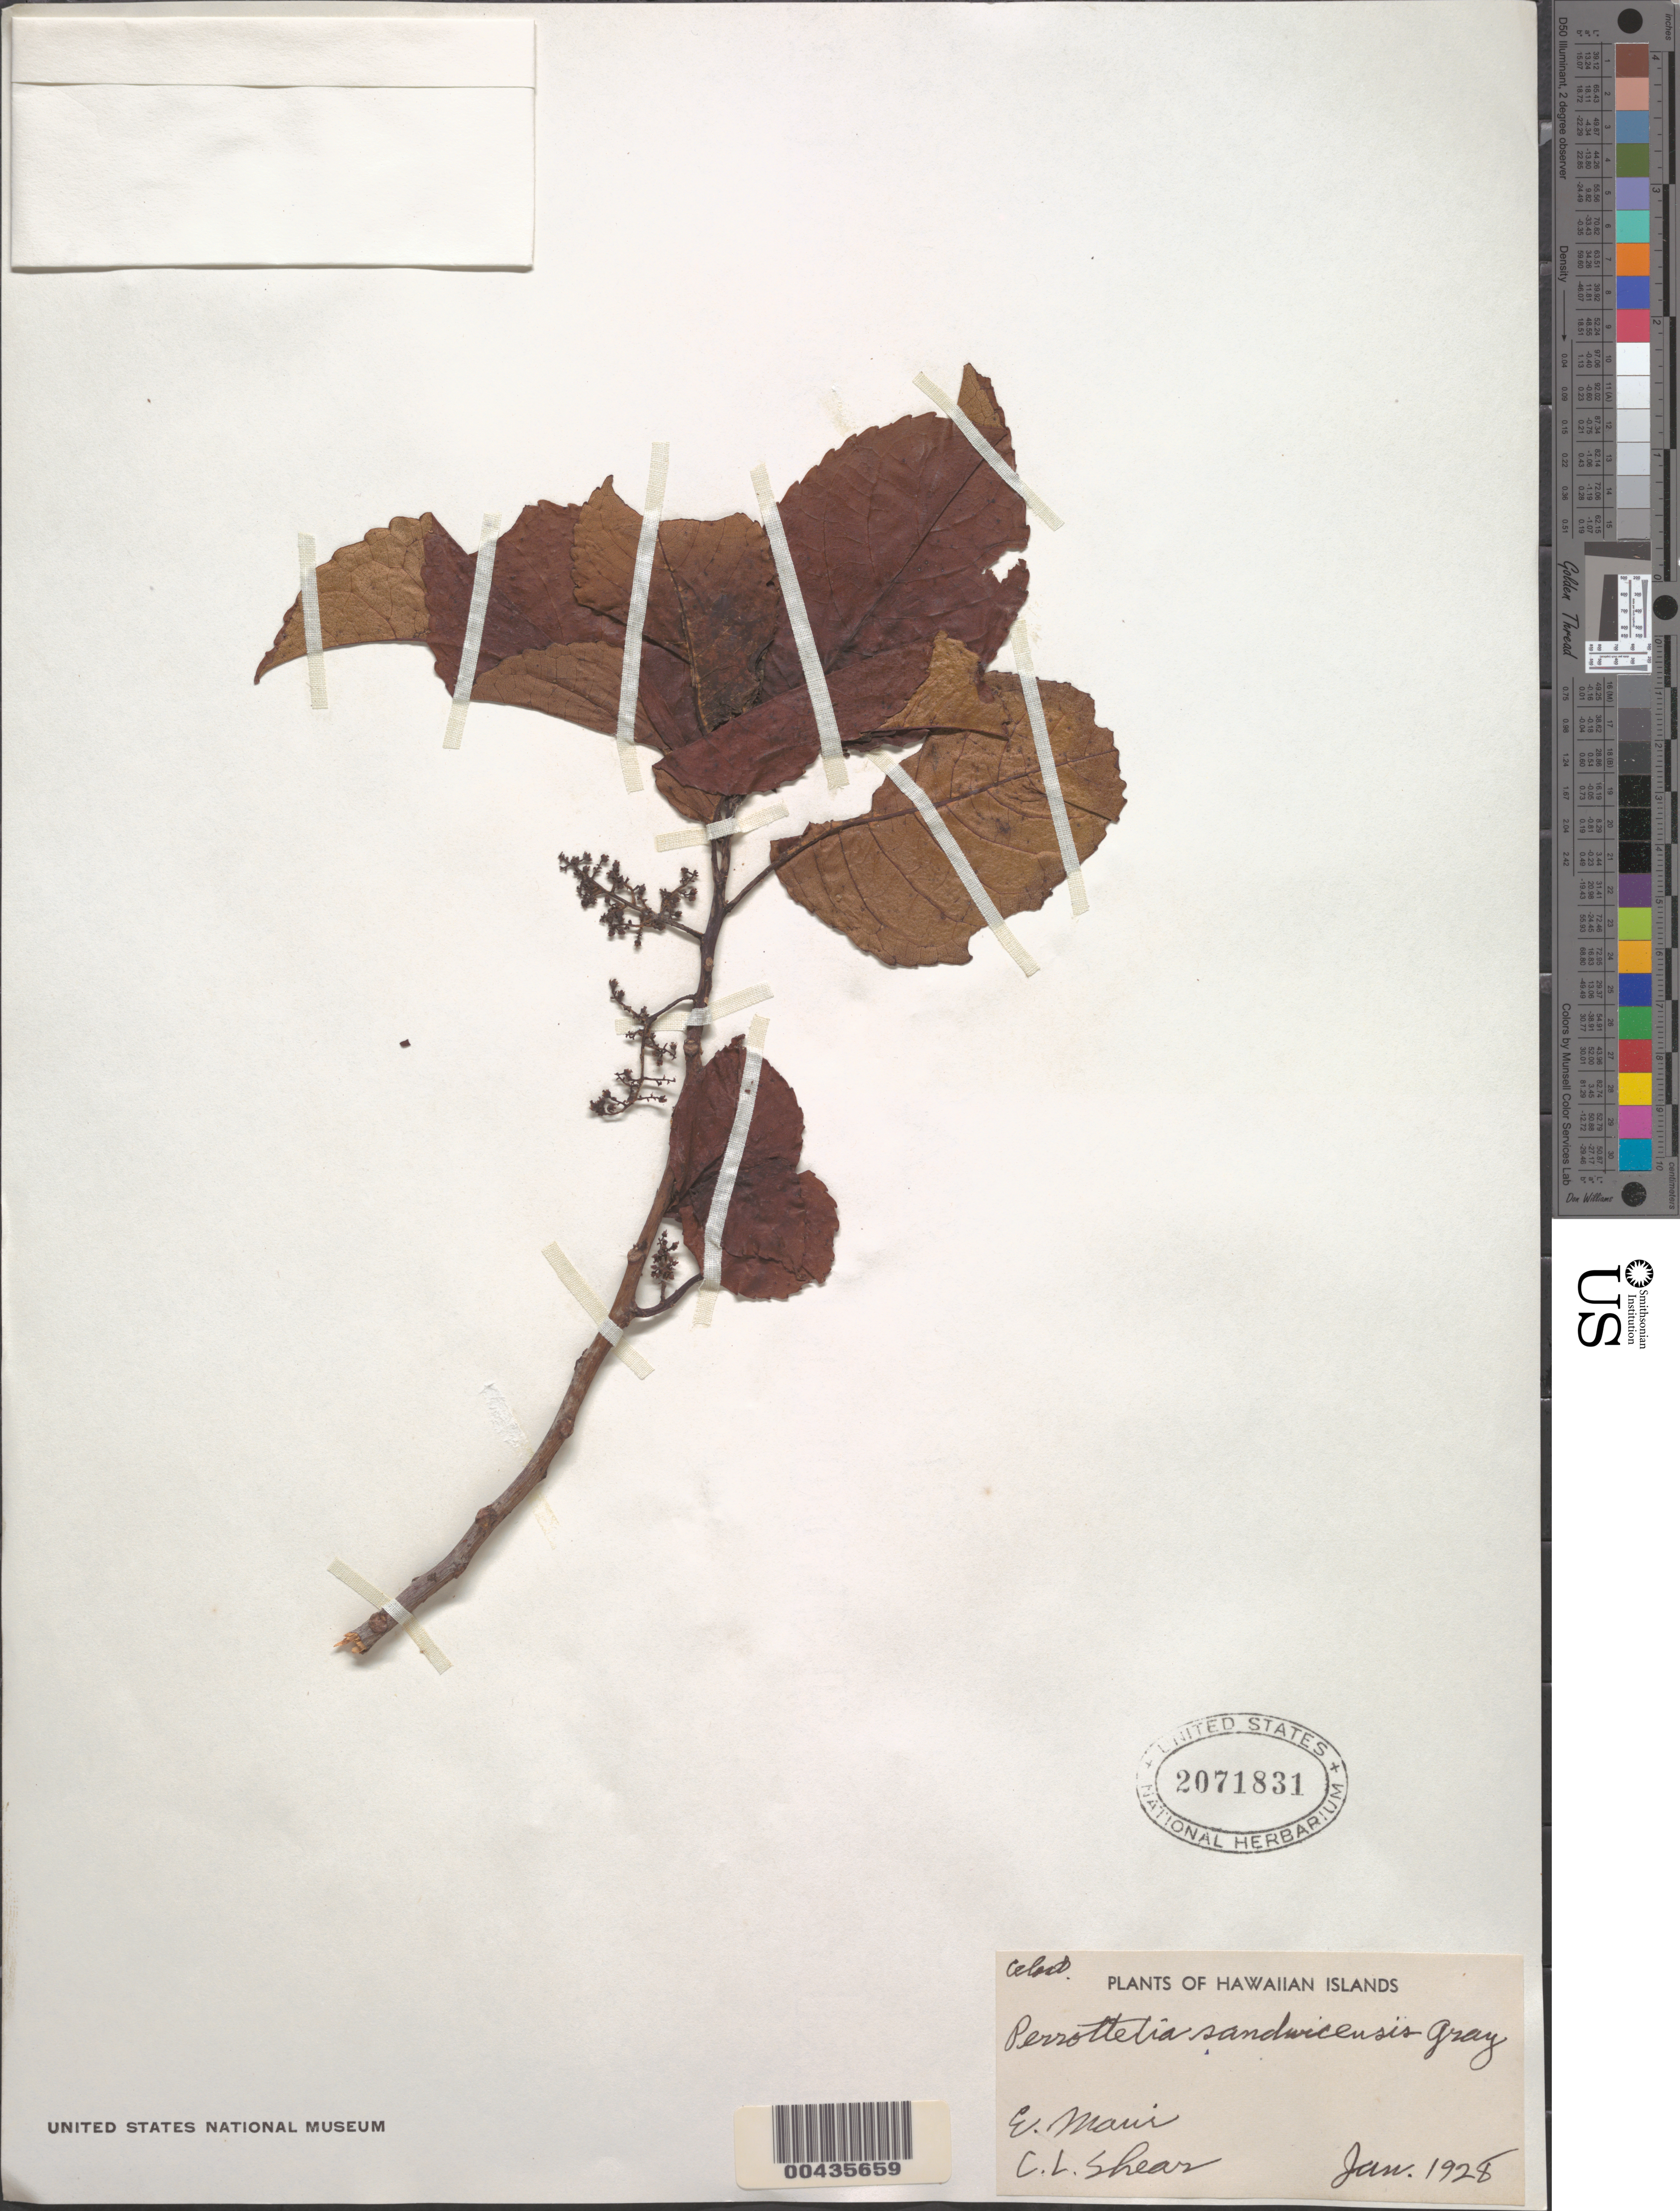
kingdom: Plantae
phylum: Tracheophyta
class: Magnoliopsida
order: Huerteales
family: Dipentodontaceae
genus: Perrottetia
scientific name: Perrottetia sandwicensis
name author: A. Gray in Wilkes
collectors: C. L. Shear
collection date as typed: Jan 1928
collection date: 1928-01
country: United States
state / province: Hawaii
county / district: Maui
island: Maui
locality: E Maui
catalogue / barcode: US 2071831